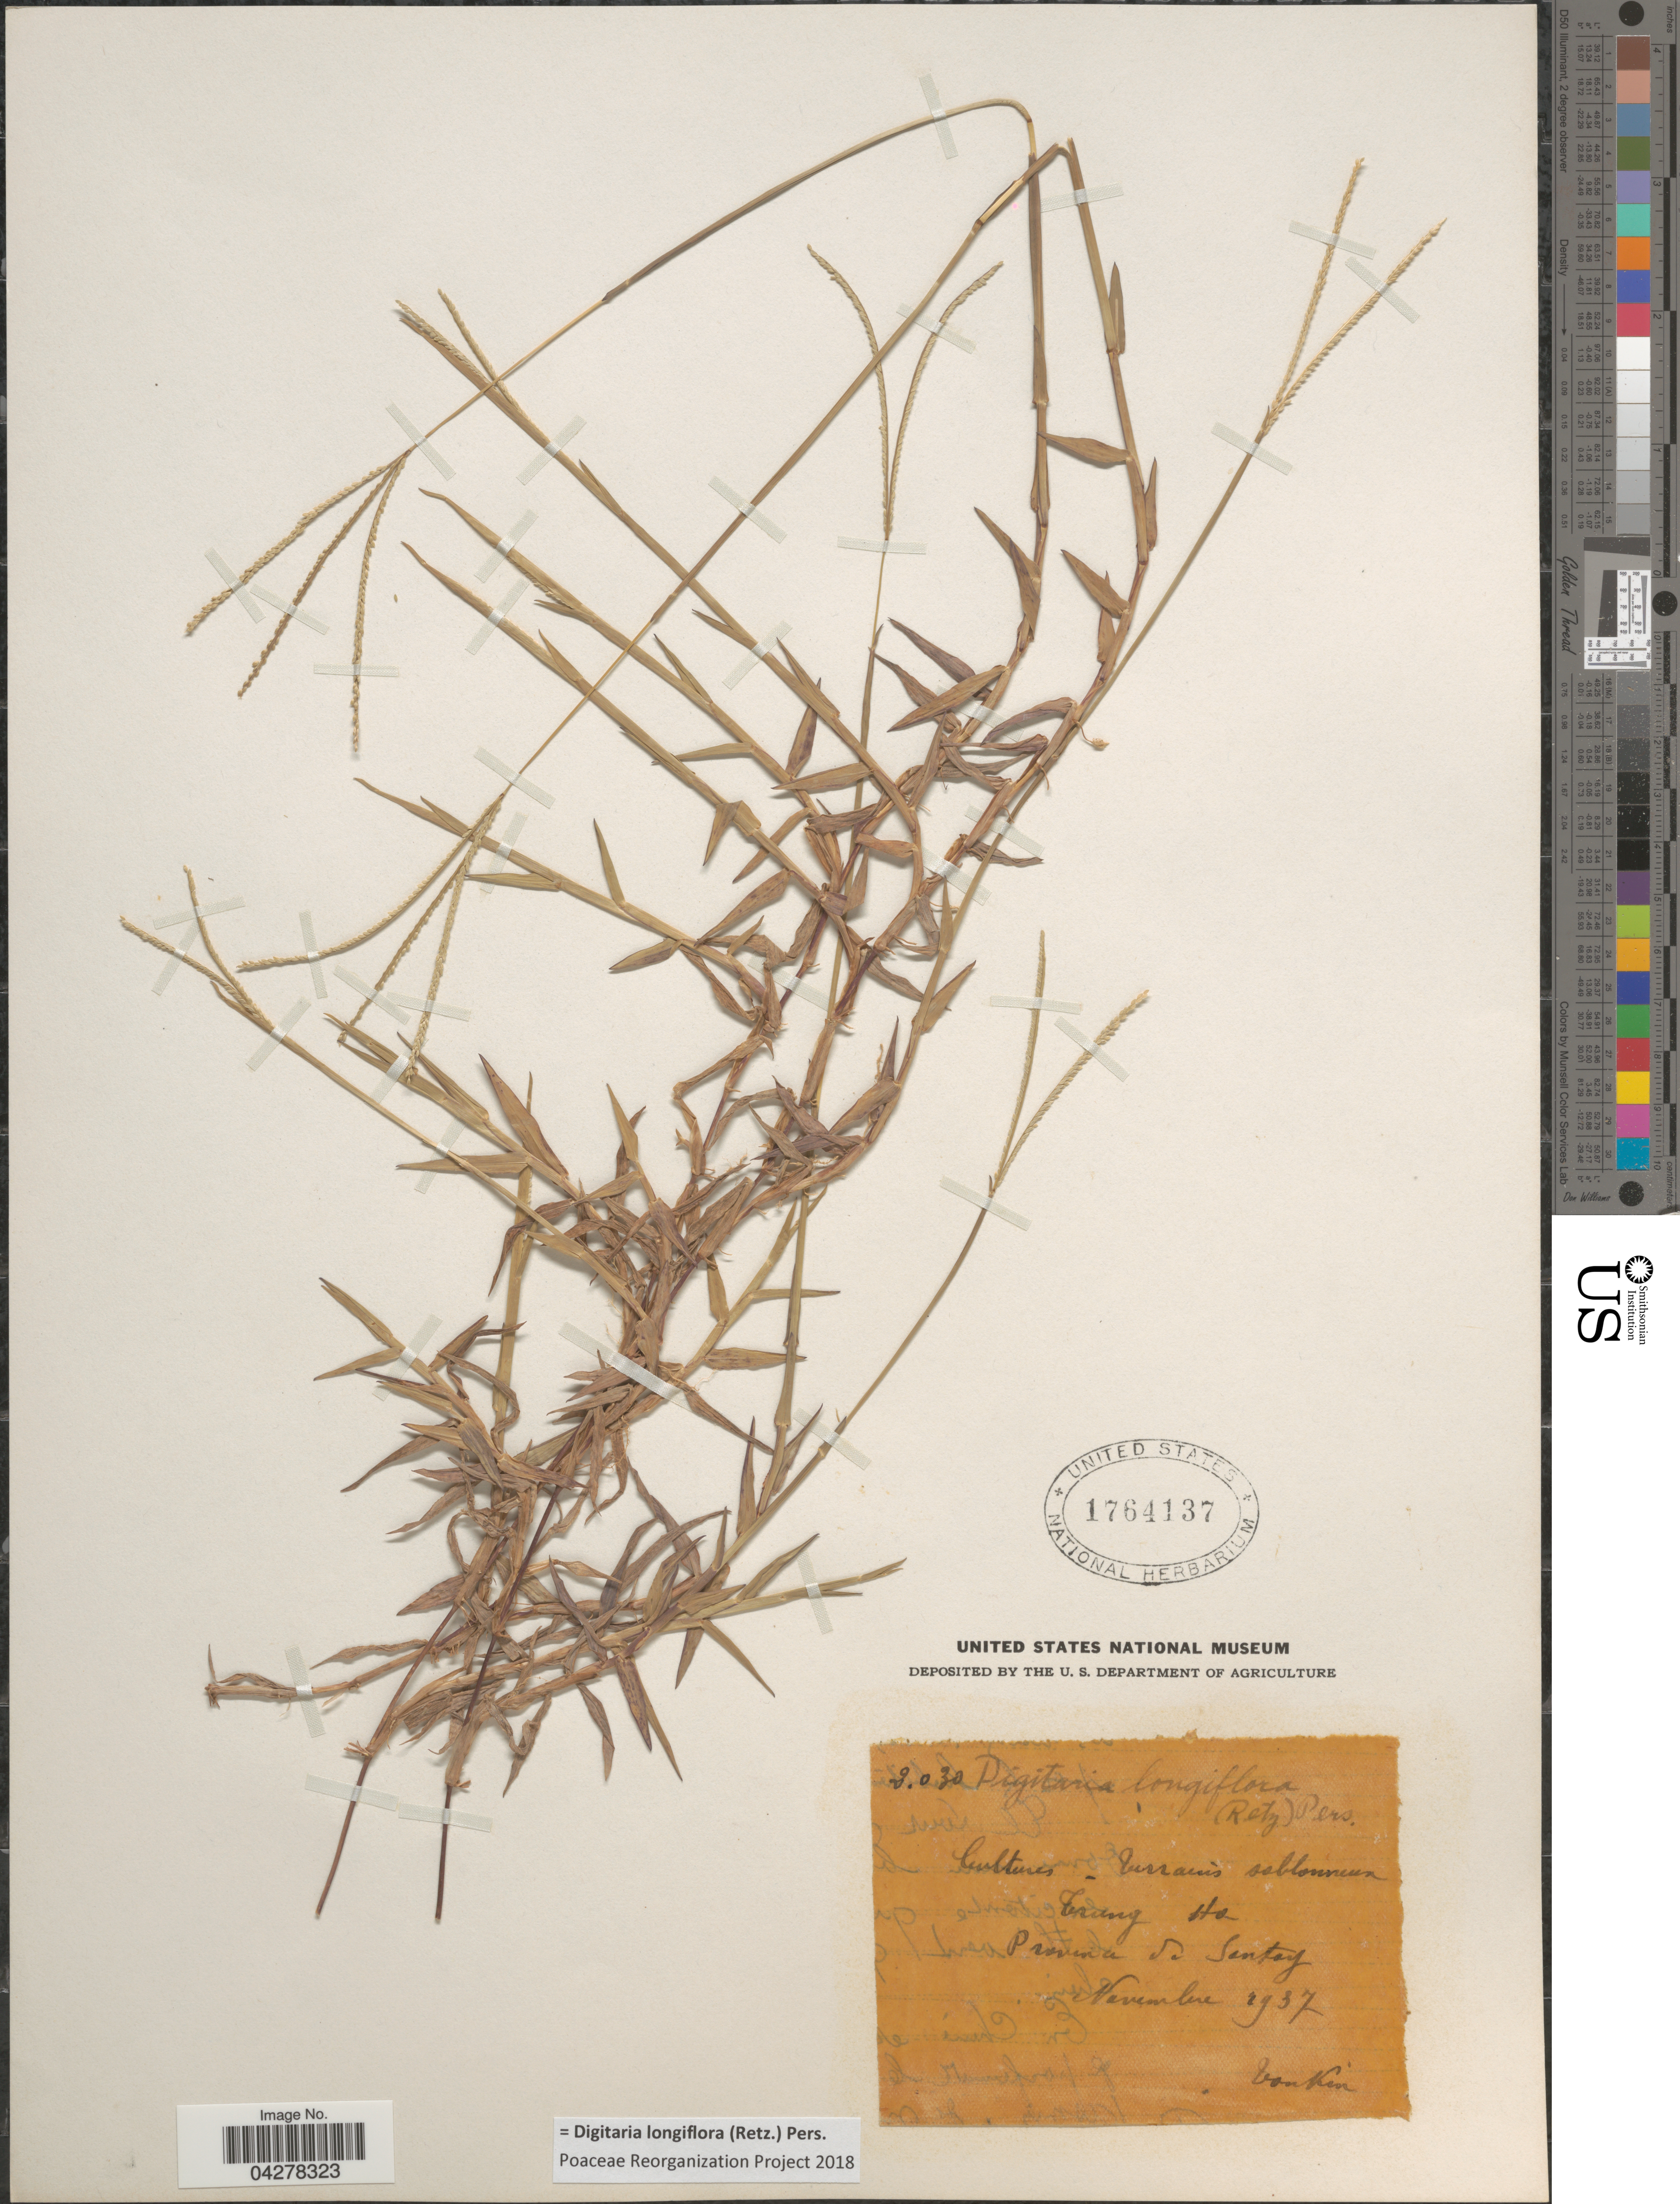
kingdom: Plantae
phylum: Tracheophyta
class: Liliopsida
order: Poales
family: Poaceae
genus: Digitaria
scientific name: Digitaria longiflora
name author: (Retz.) Pers.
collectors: P. A. Pételot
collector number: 2030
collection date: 1937-11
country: Vietnam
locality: Cultures-Terrains sablonneux. Trang Ha. Province de Sontay.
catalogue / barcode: US 1764137